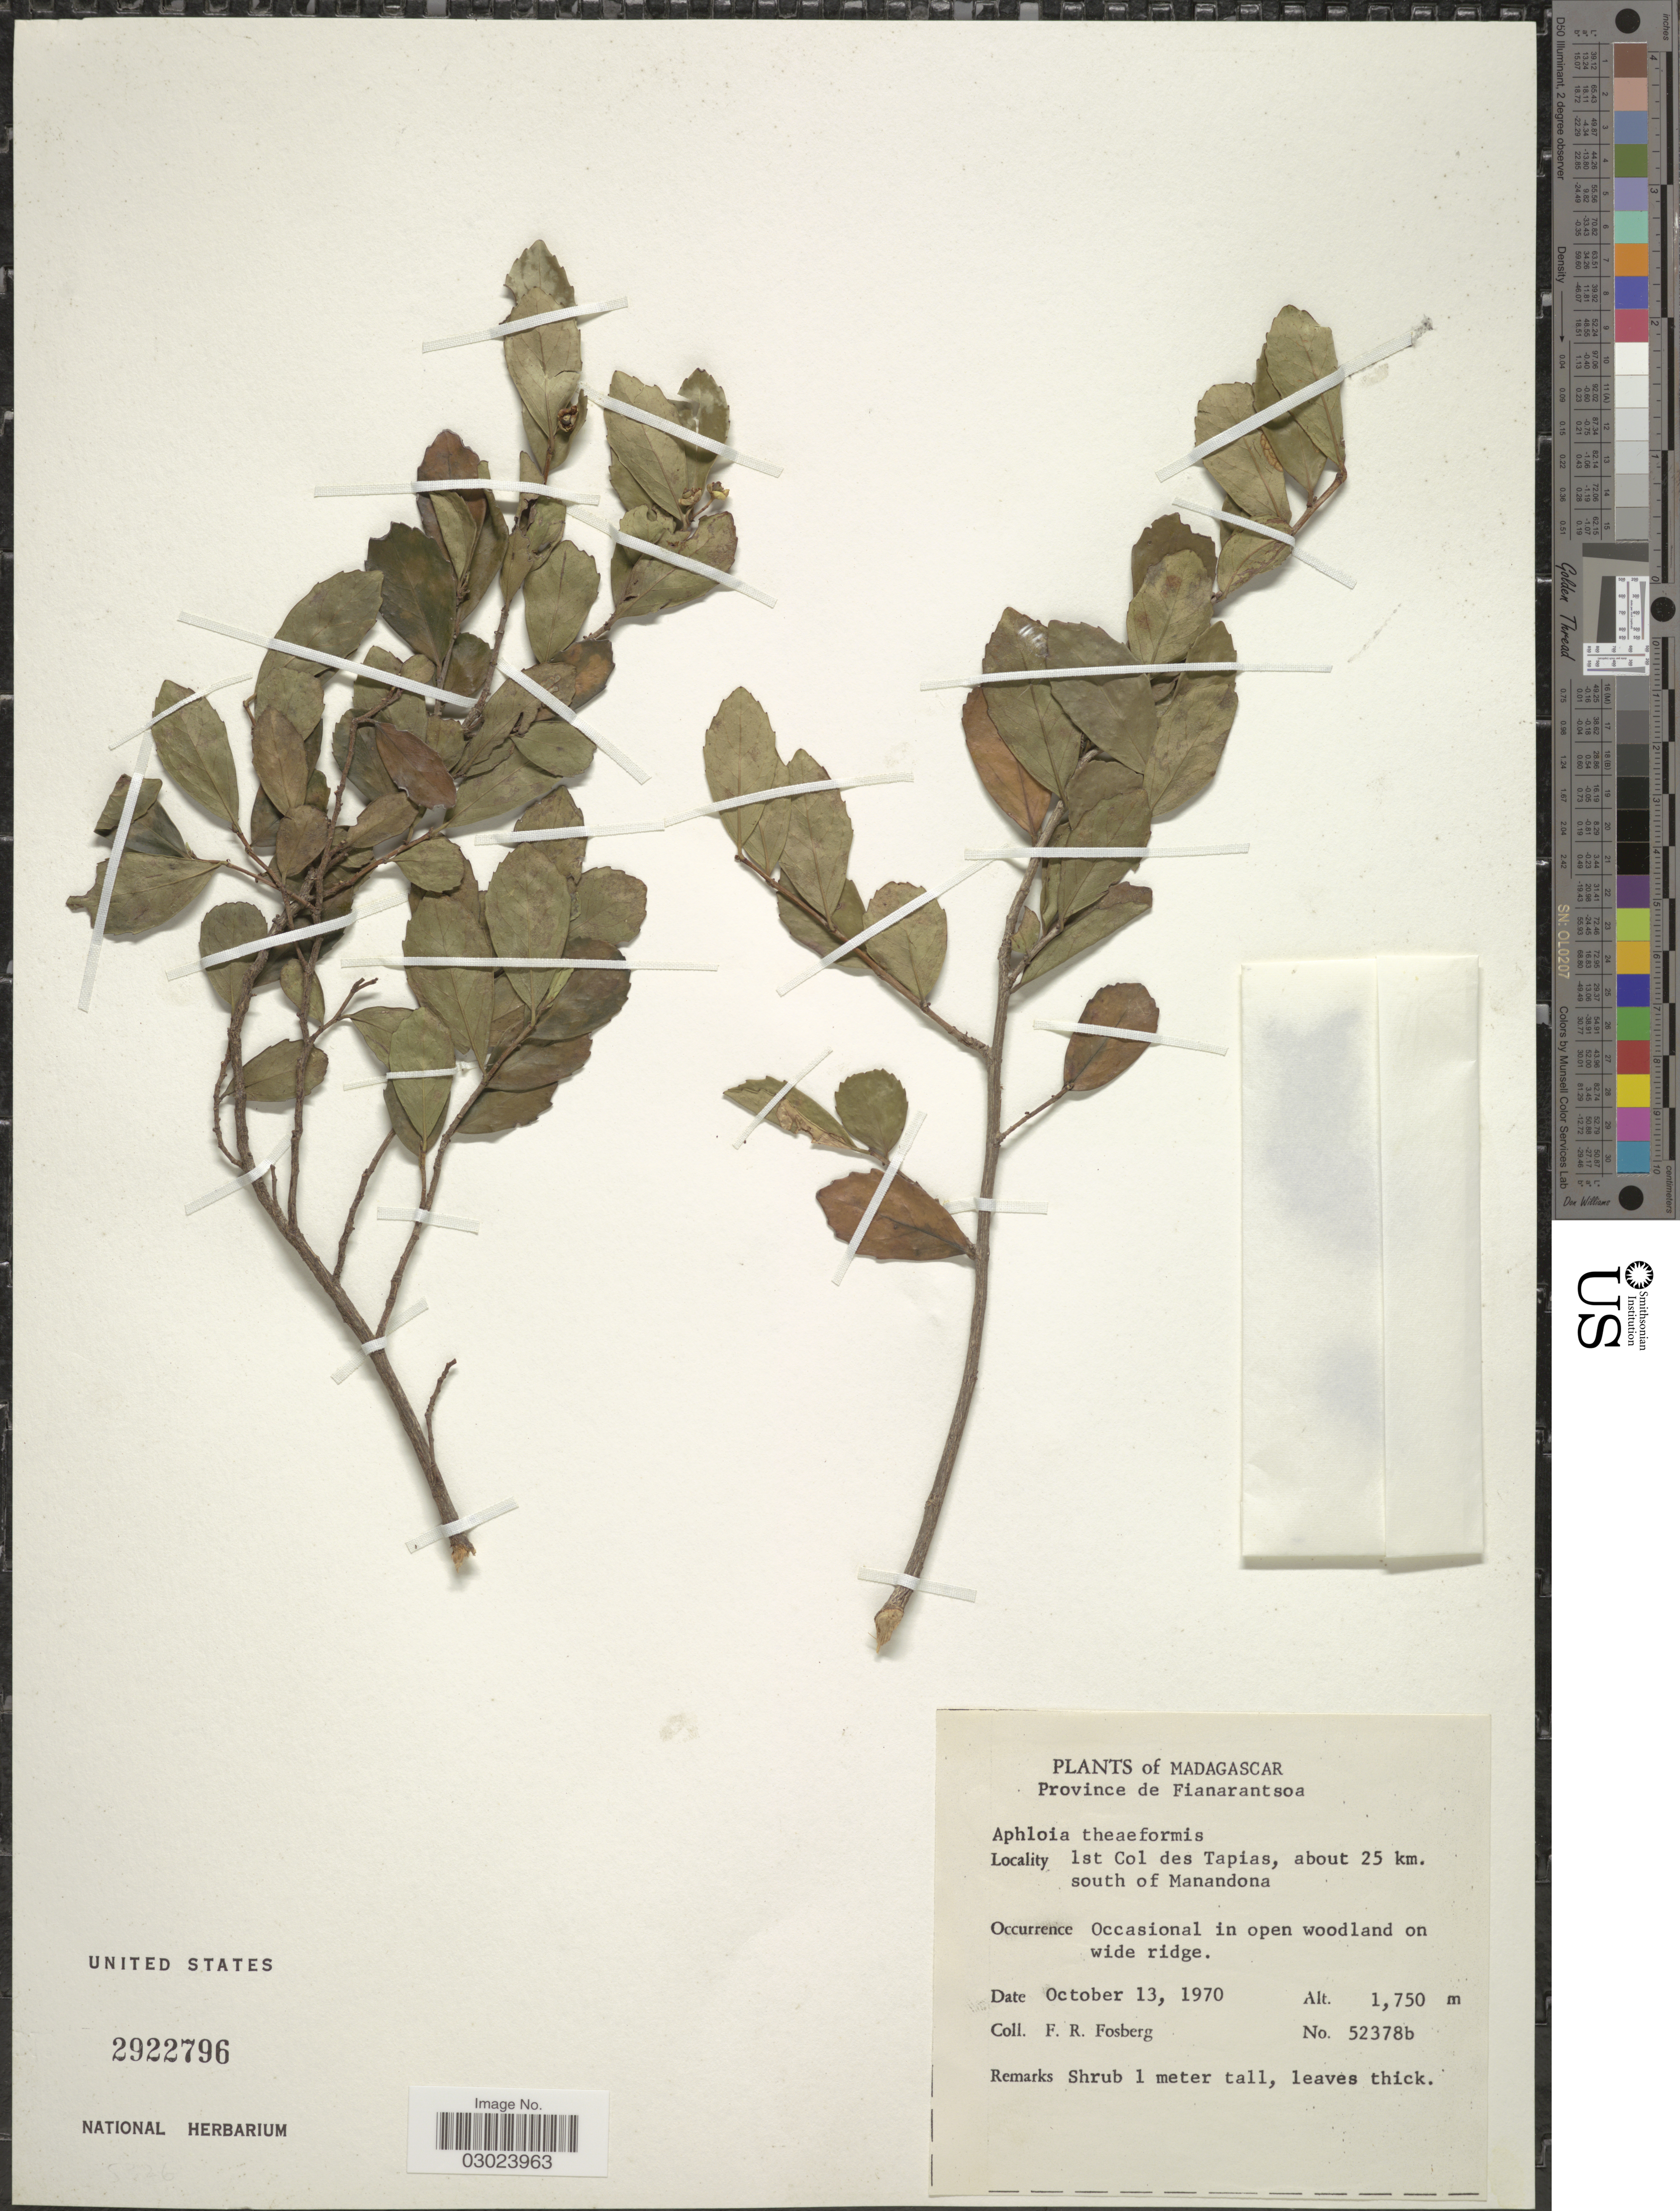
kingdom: Plantae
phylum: Tracheophyta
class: Magnoliopsida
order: Crossosomatales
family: Aphloiaceae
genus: Aphloia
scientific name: Aphloia theiformis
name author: (Vahl) Benn.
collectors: F. R. Fosberg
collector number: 52378b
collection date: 1970-10-13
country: Madagascar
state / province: Amoron'i Mania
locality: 1st Col des Tapias, about 25 km. south of Manandona.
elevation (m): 1750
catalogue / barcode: US 2922796